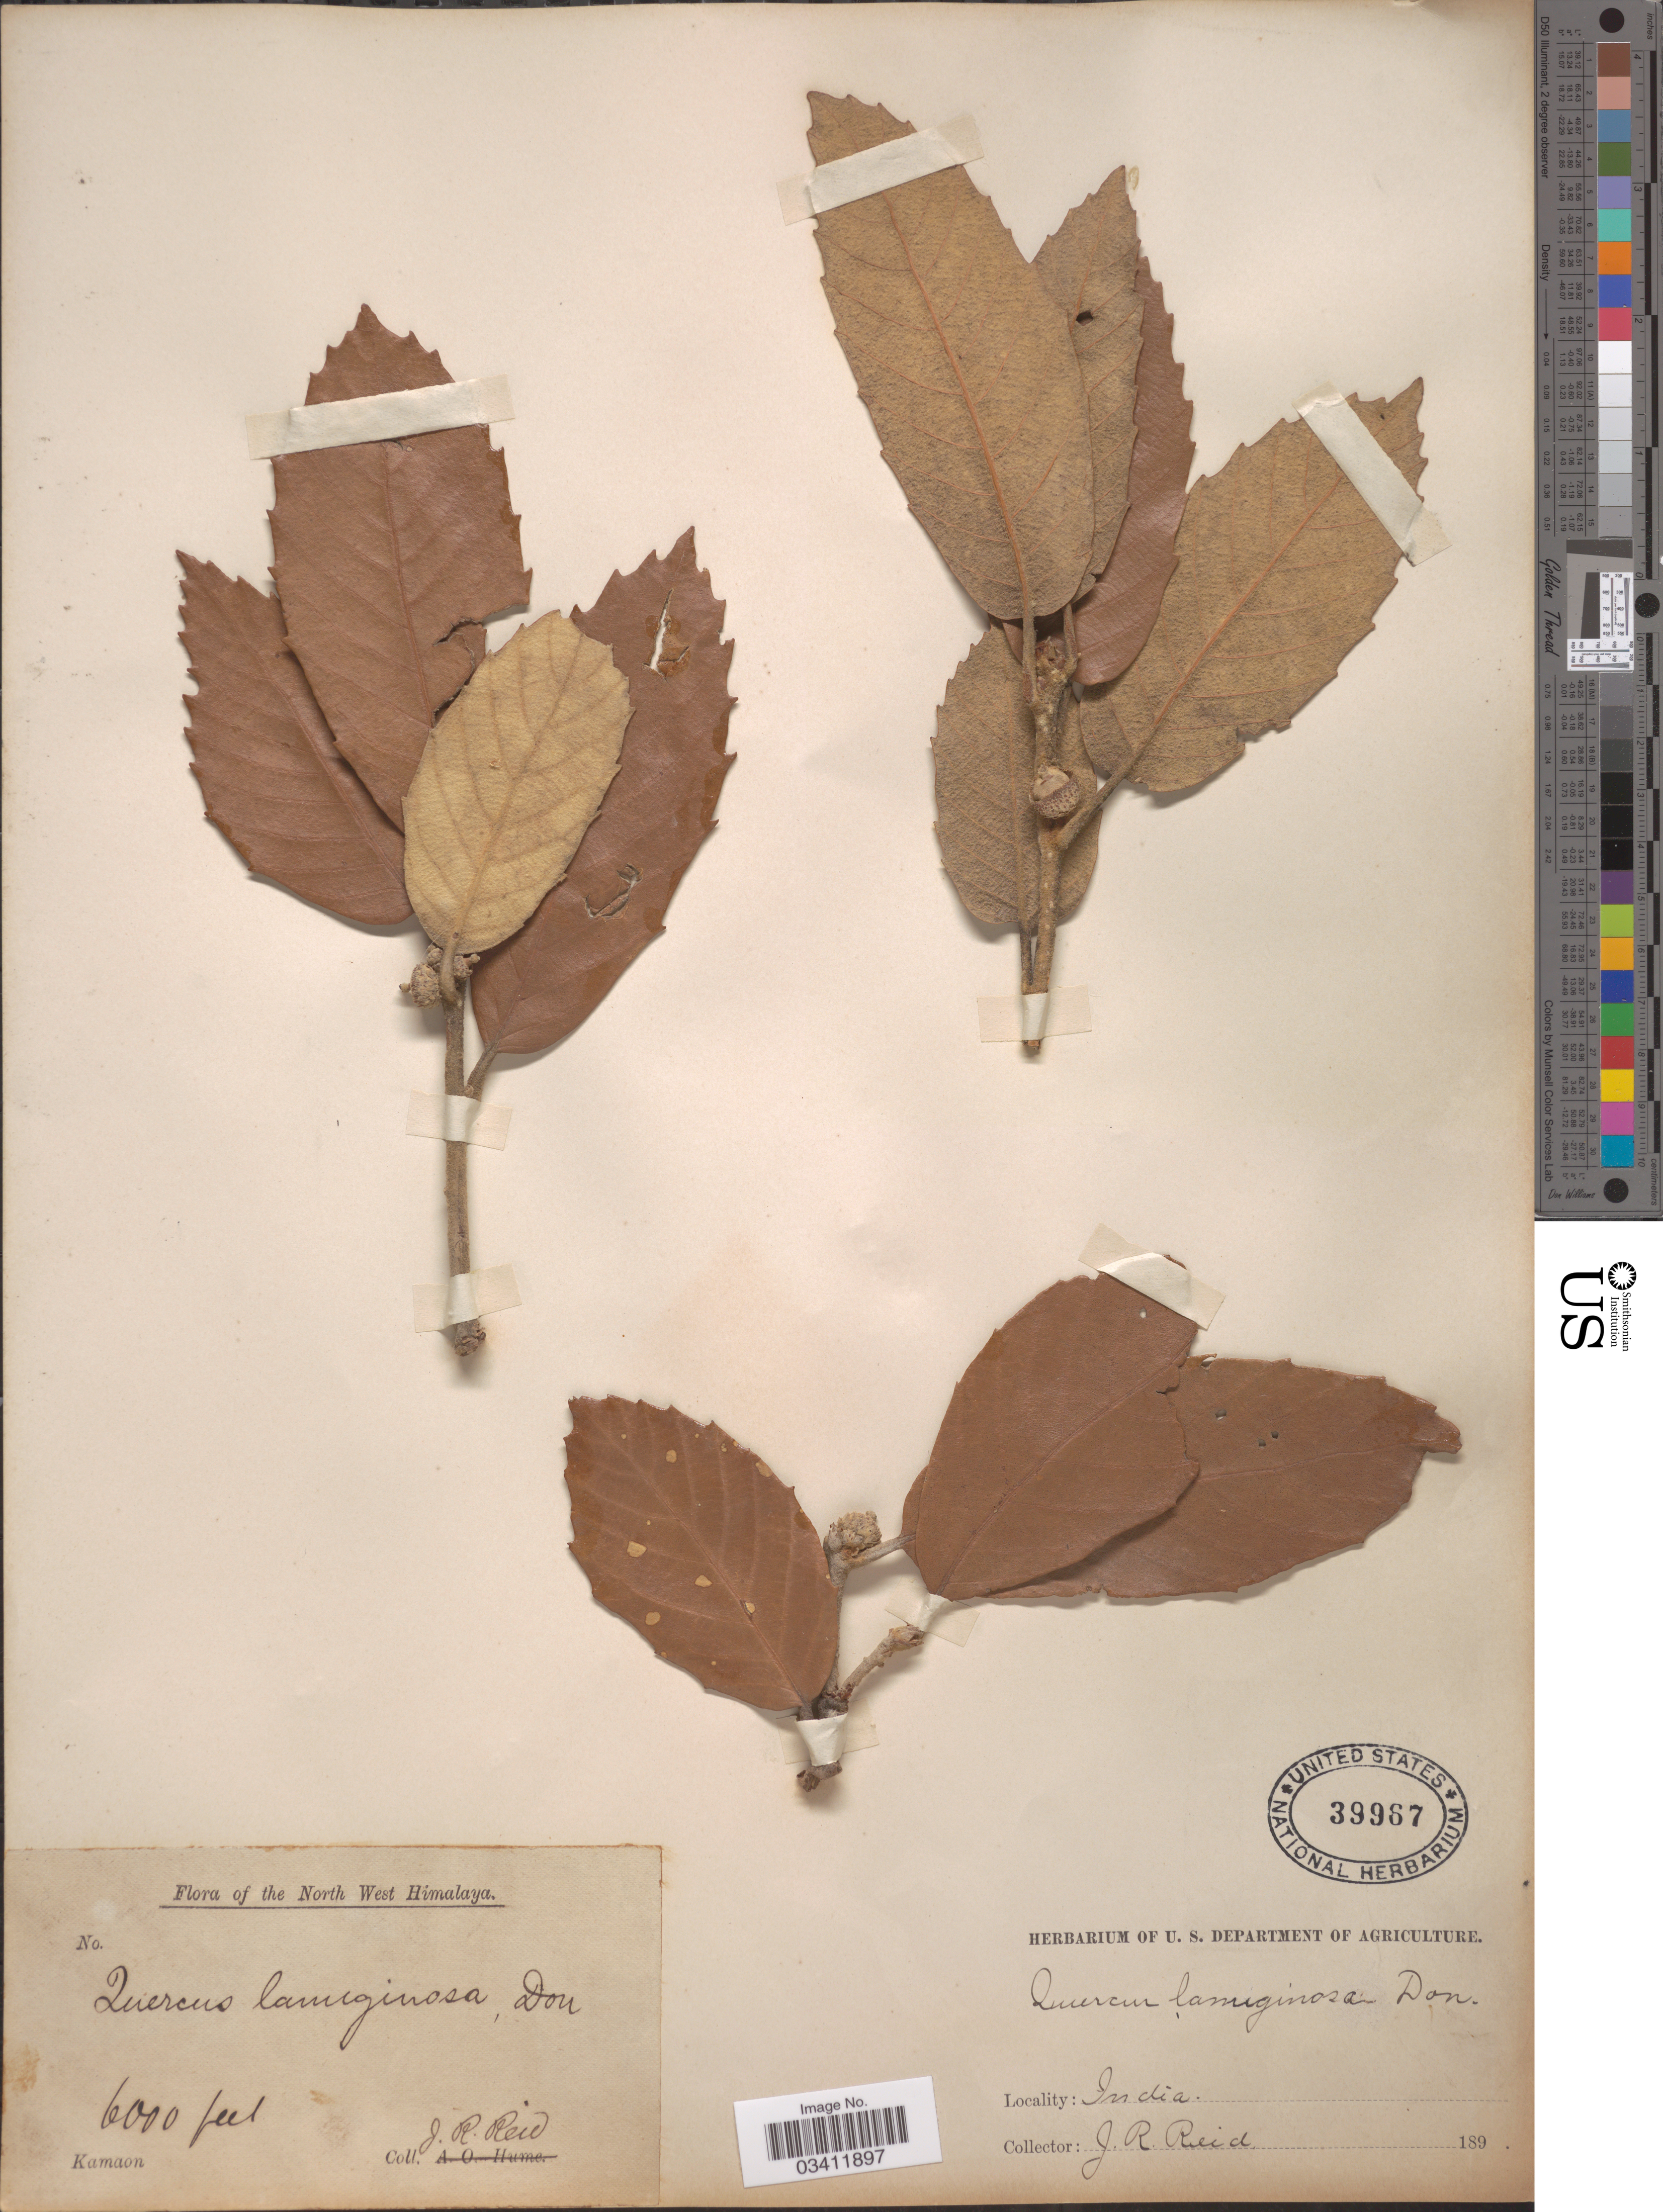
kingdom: Plantae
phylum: Tracheophyta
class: Magnoliopsida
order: Fagales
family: Fagaceae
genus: Quercus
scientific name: Quercus lanuginosa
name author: Beck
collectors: J. Reid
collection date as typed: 189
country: India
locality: North West Himalaya. Kamaon.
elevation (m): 1829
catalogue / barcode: US 39967